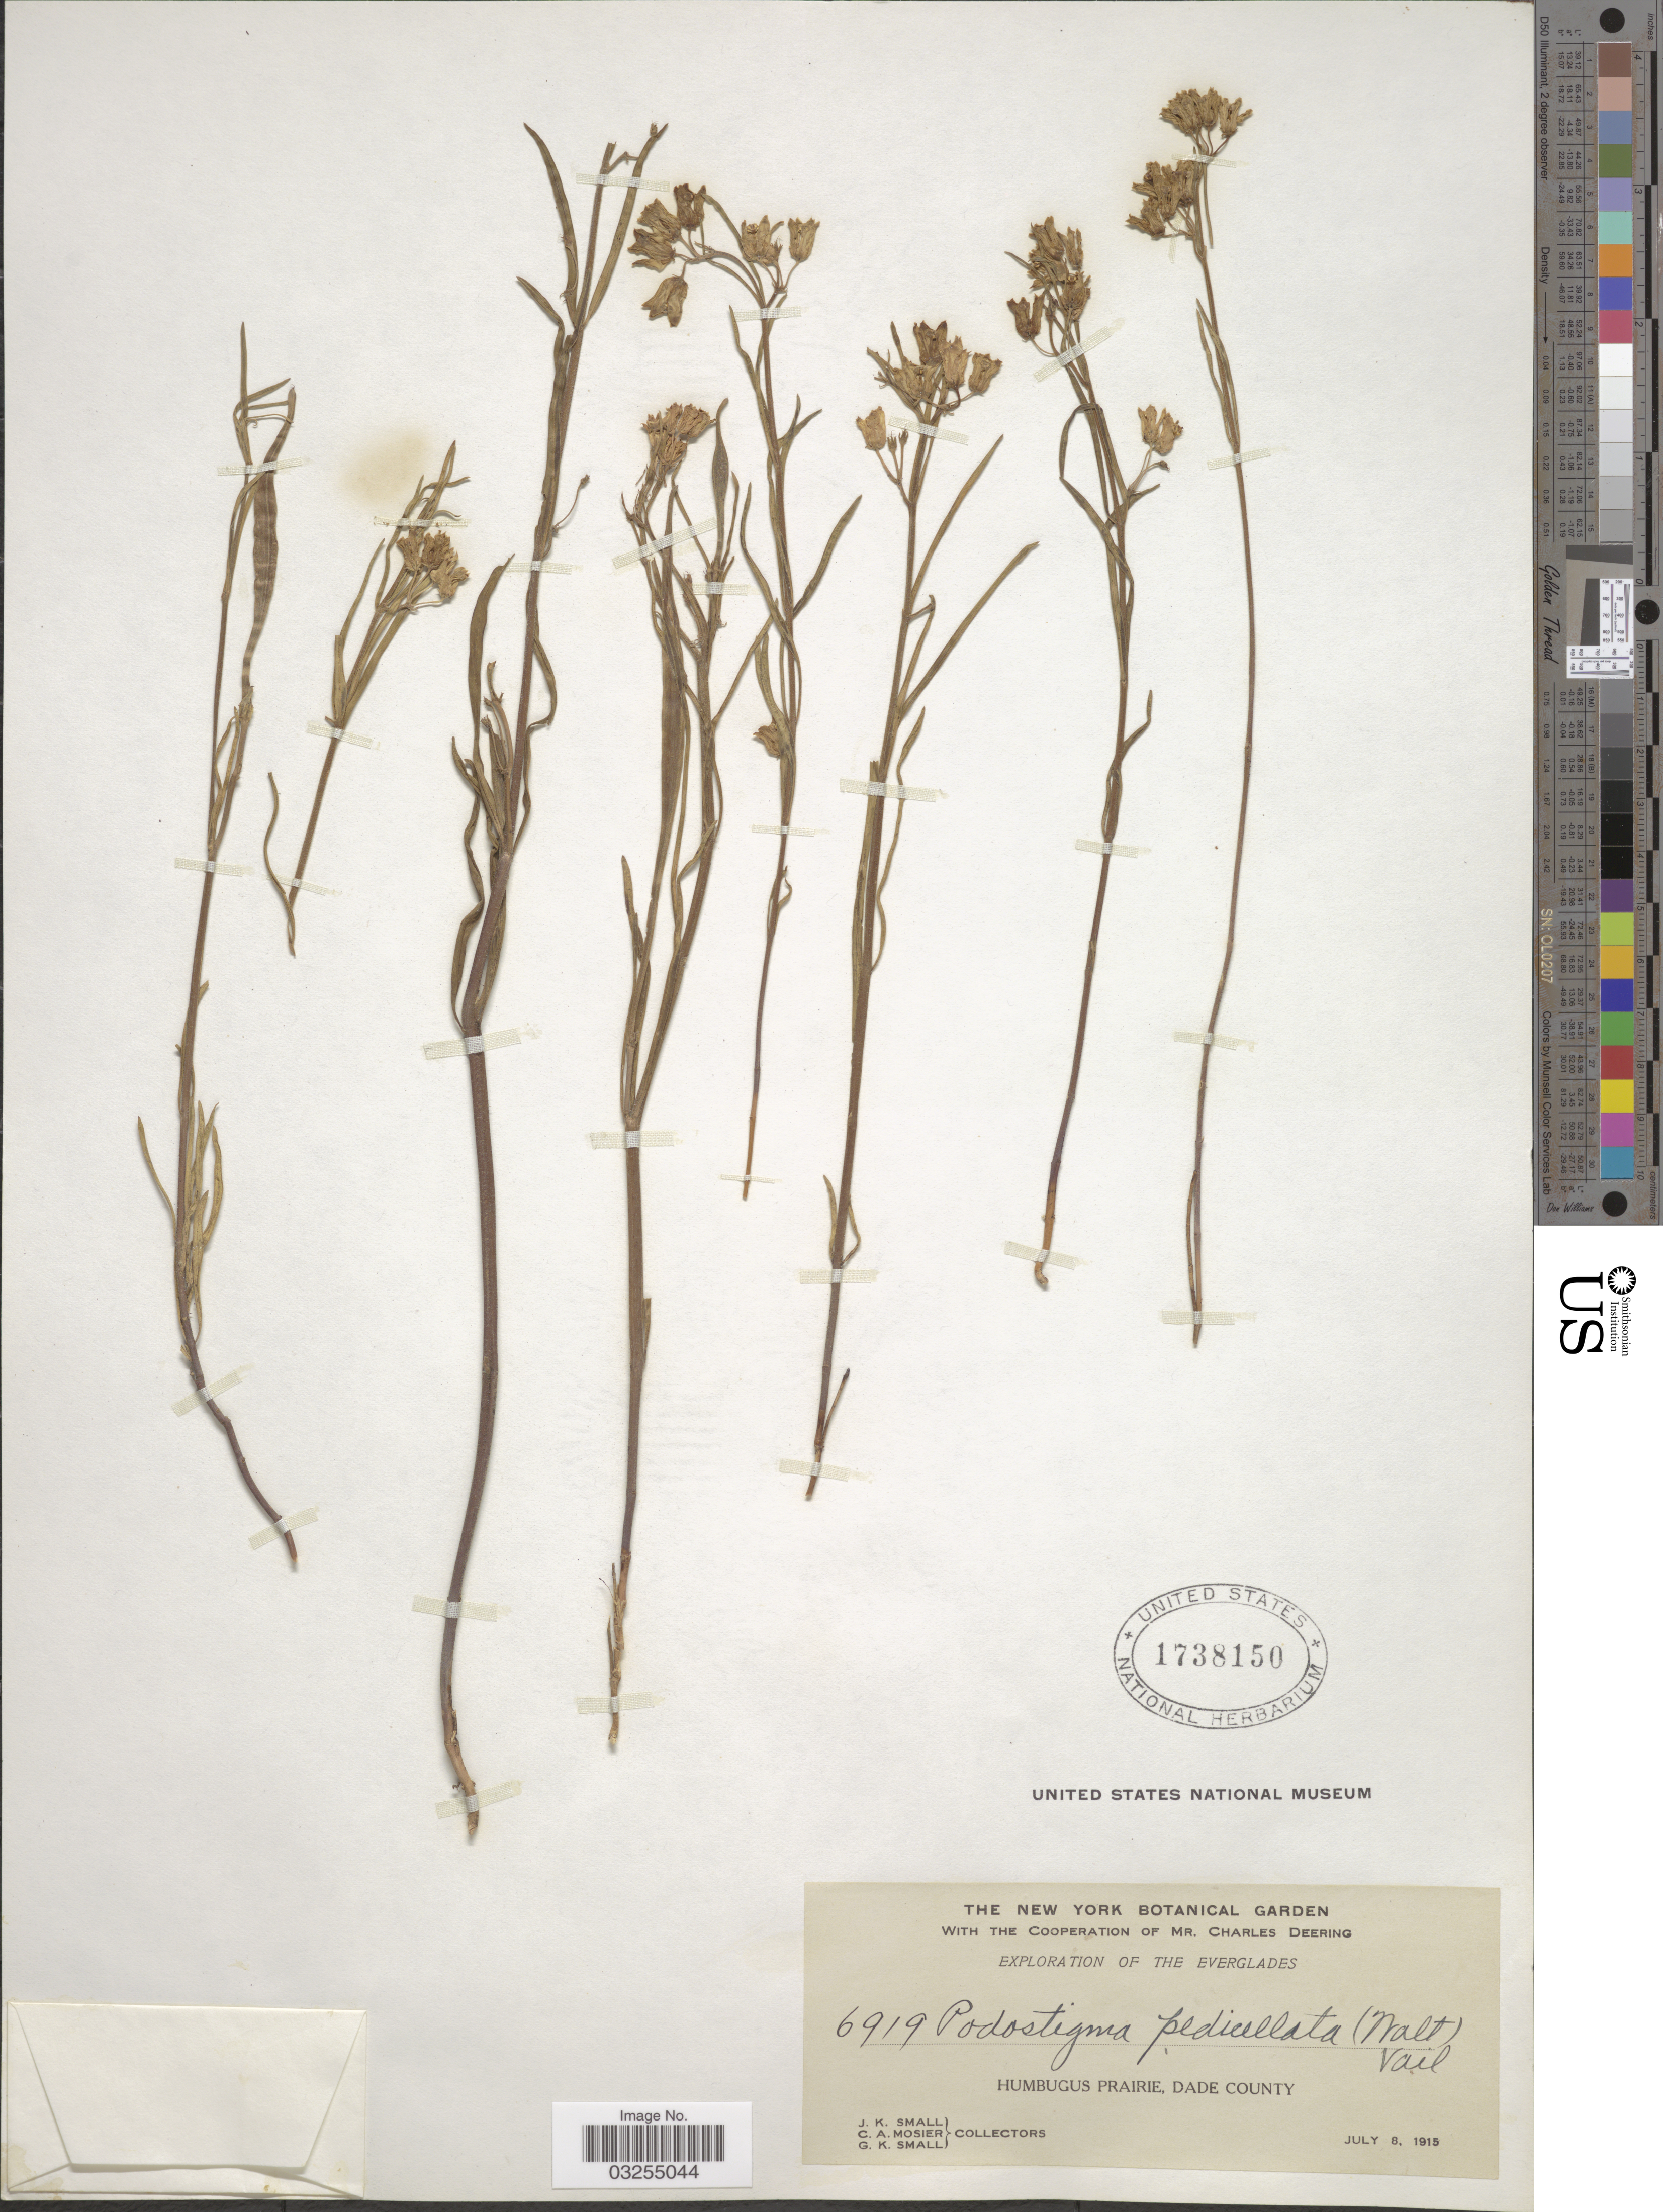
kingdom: Plantae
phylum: Tracheophyta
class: Magnoliopsida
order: Gentianales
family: Apocynaceae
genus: Asclepias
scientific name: Asclepias pedicellata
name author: Walter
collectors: J. K. Small, C. A. Mosier & G. K. Small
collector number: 6919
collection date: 1915-07-08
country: United States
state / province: Florida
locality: The Everglades. Humbugus Prairie, Dade County.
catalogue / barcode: US 1738150